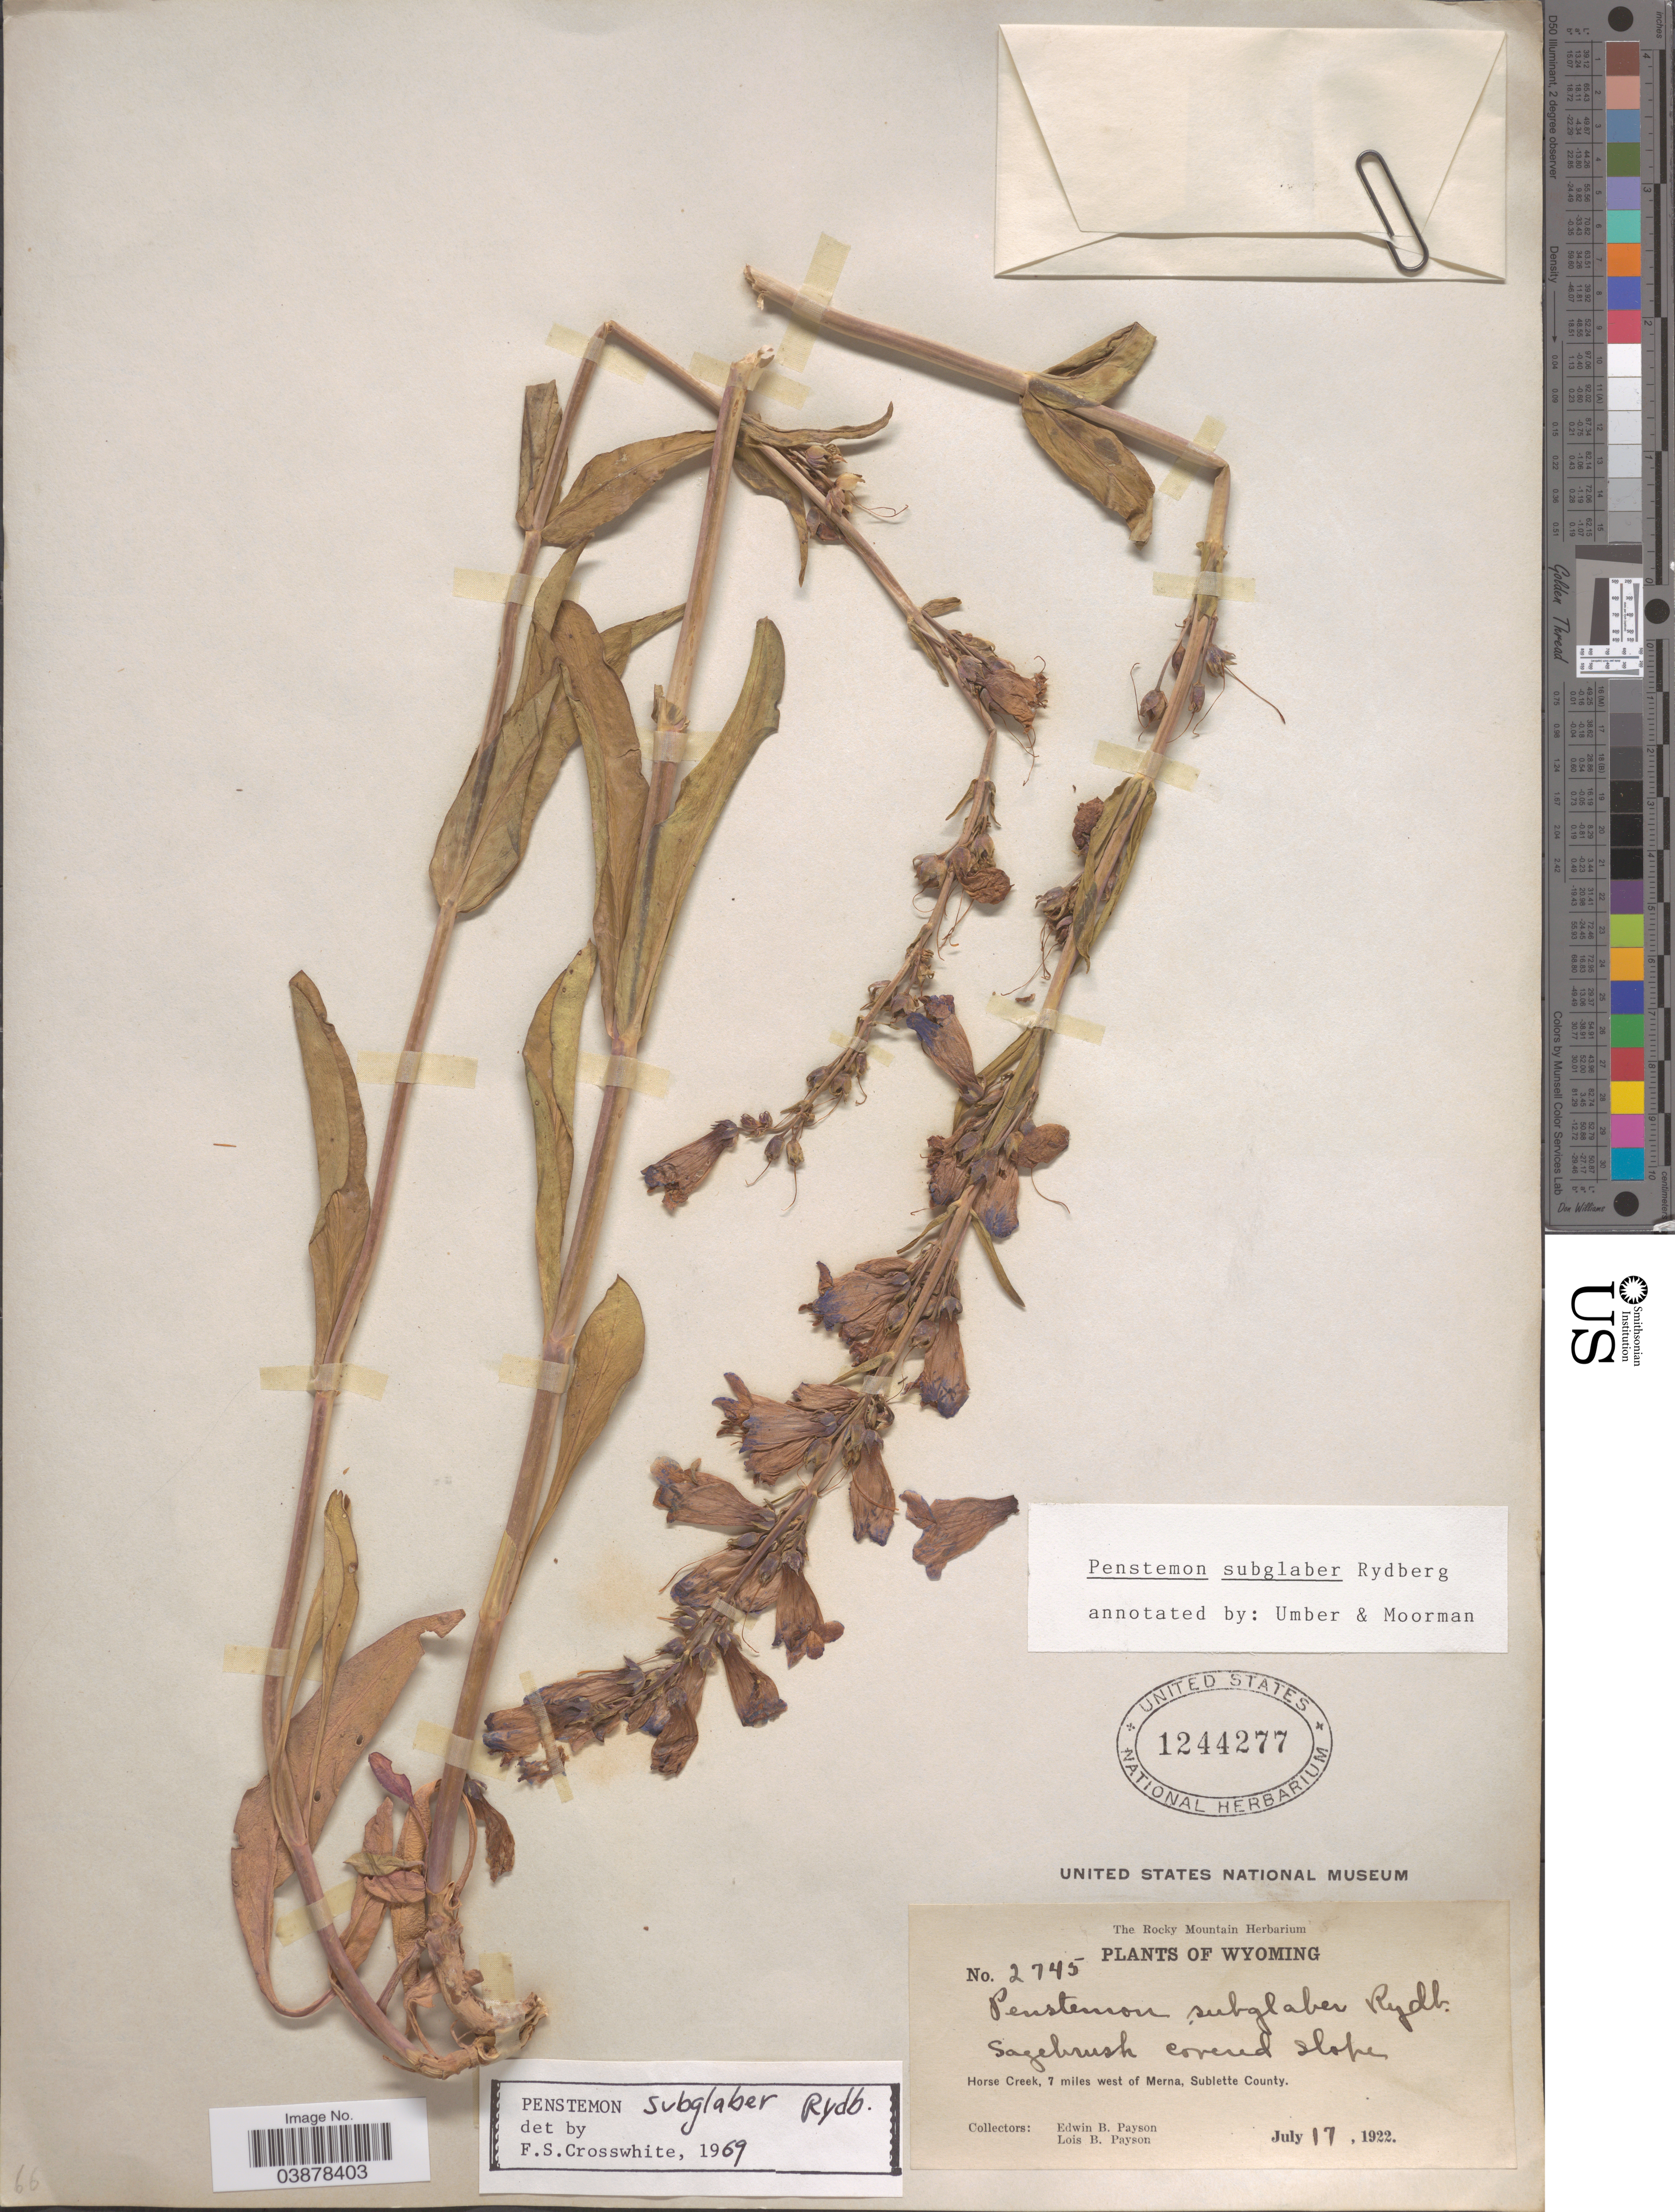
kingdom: Plantae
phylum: Tracheophyta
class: Magnoliopsida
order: Lamiales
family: Plantaginaceae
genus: Penstemon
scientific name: Penstemon subglaber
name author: Rydb.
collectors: E. B. Payson & L. Payson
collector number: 2745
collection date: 1922-07-17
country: United States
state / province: Wyoming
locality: Horse Creek, 7 miles west of Merna, Sublette County.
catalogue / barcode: US 1244277